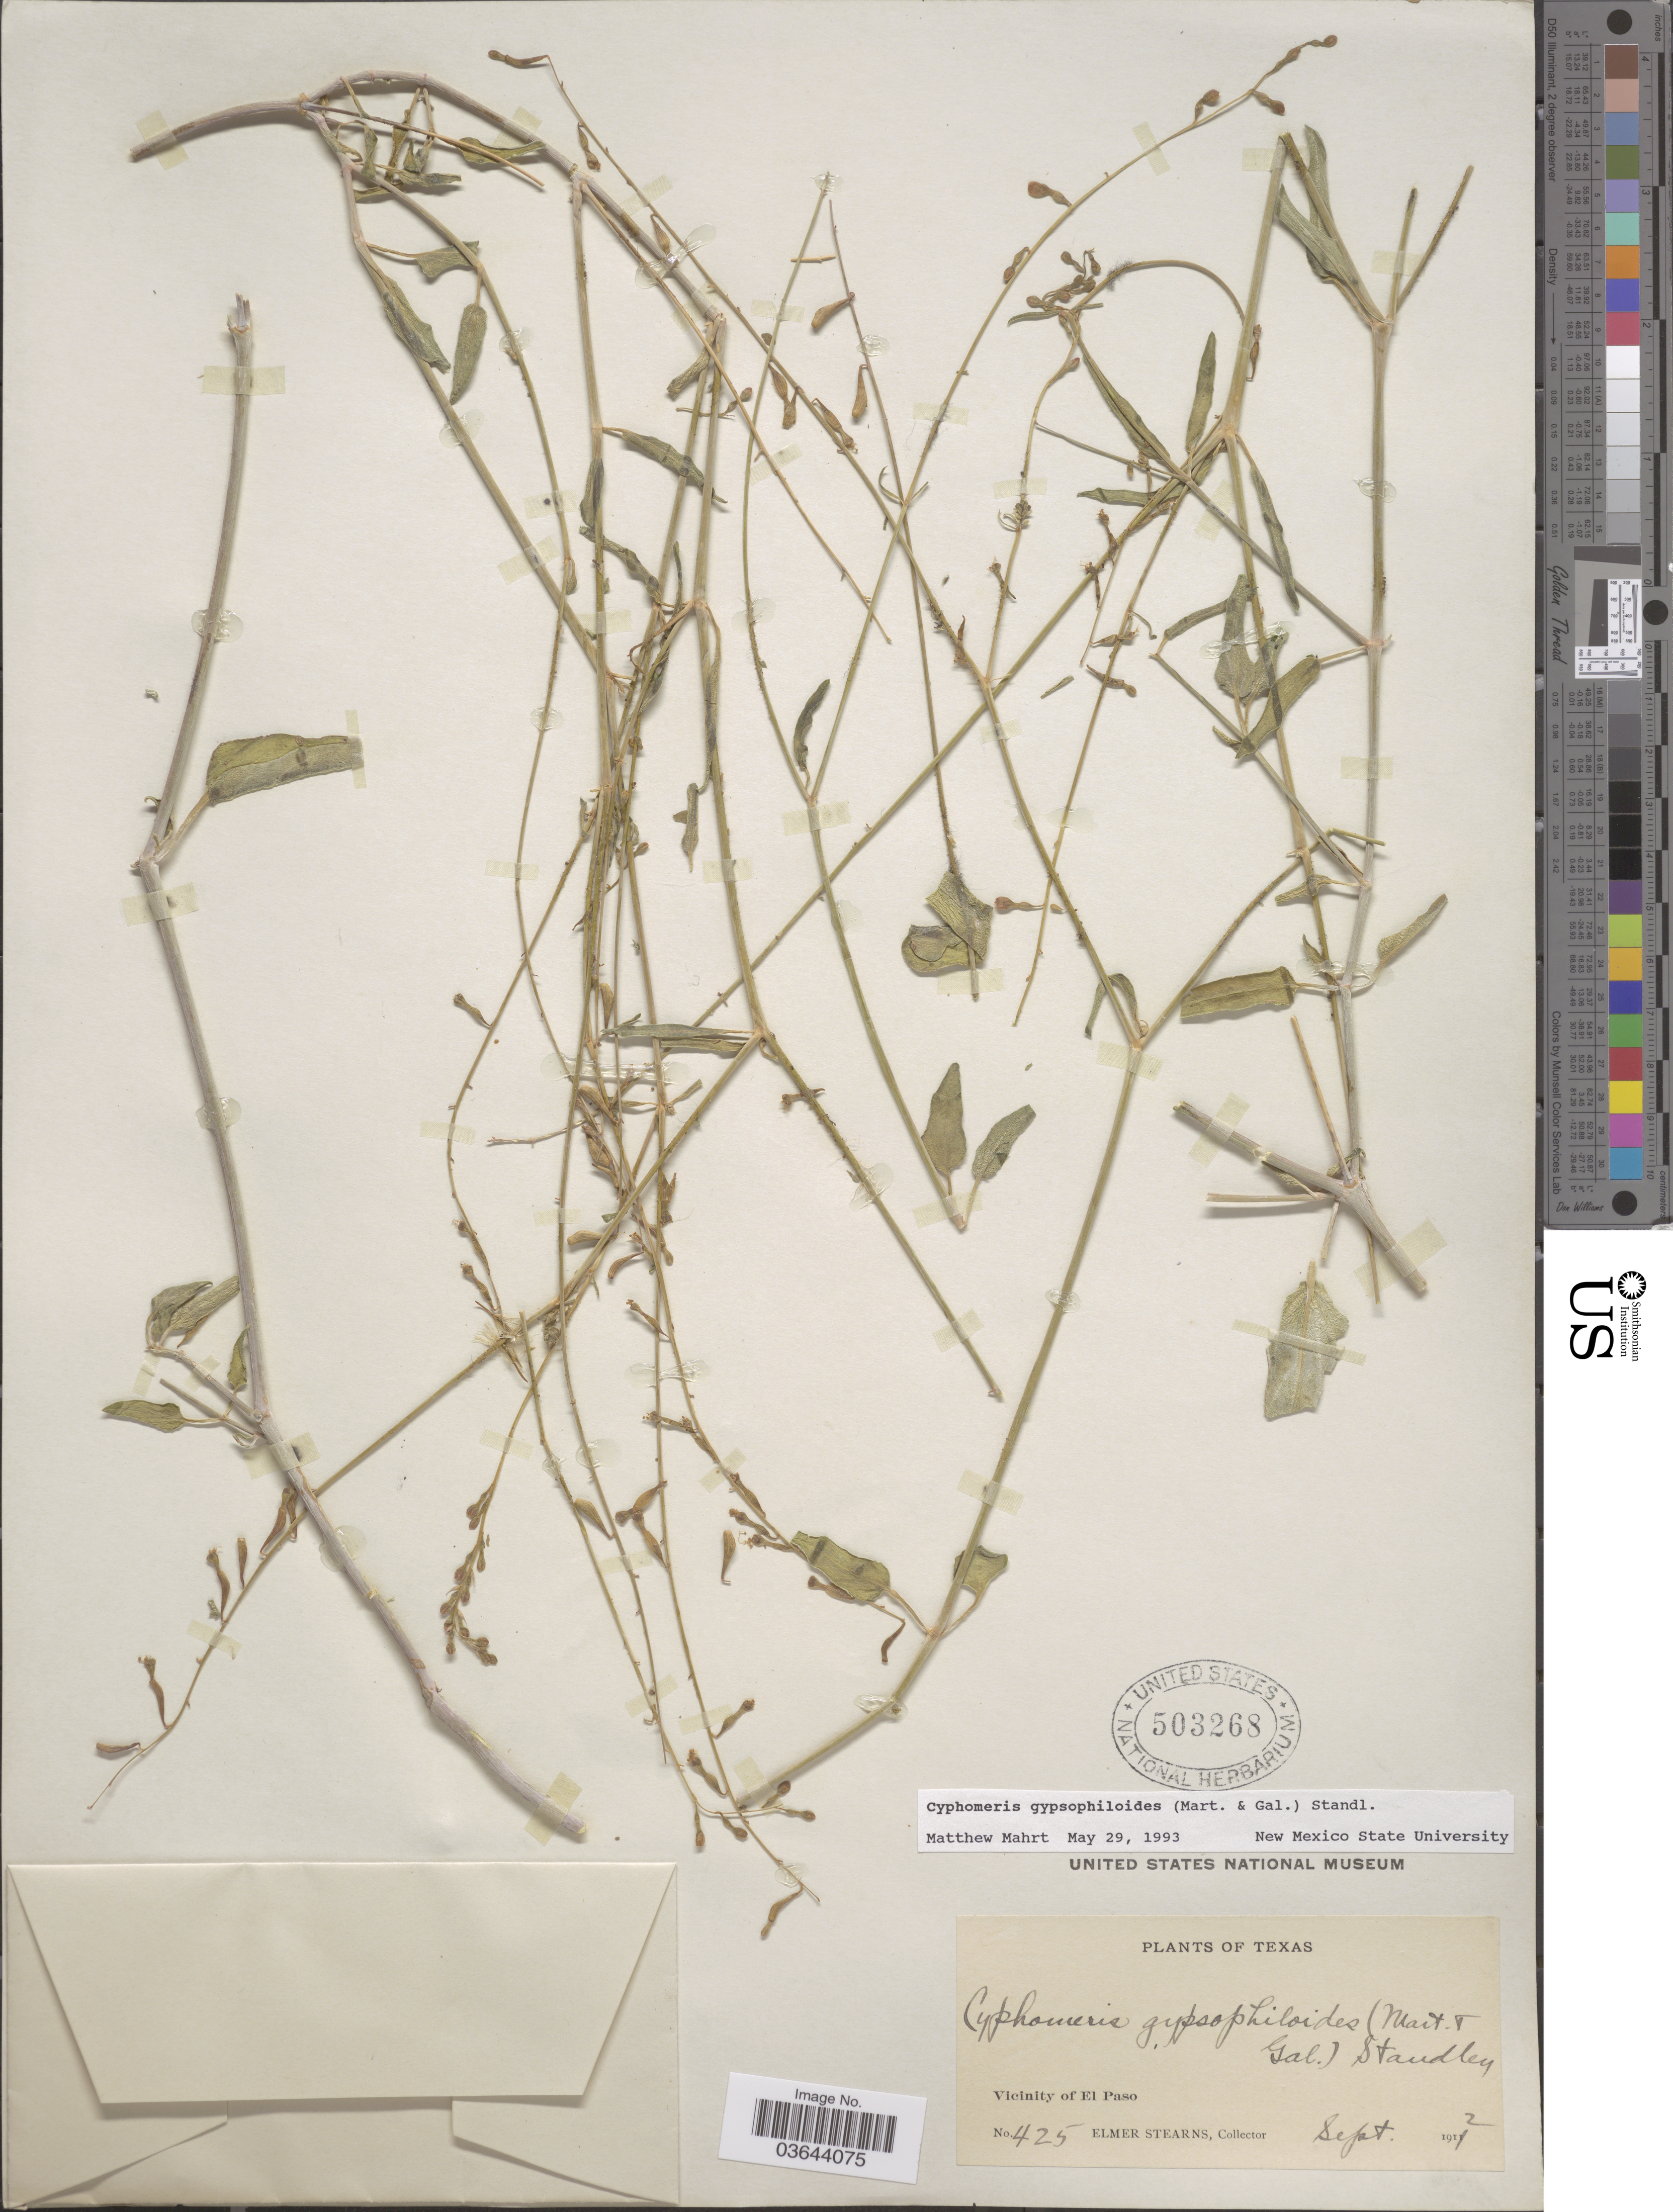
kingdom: Plantae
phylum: Tracheophyta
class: Magnoliopsida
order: Caryophyllales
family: Nyctaginaceae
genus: Cyphomeris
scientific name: Cyphomeris gypsophiloides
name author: (M. Martens & Galeotti) Standl.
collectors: E. Stearns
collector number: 425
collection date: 1912-09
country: United States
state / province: Texas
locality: Vicinity of El Paso.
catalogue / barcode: US 503268